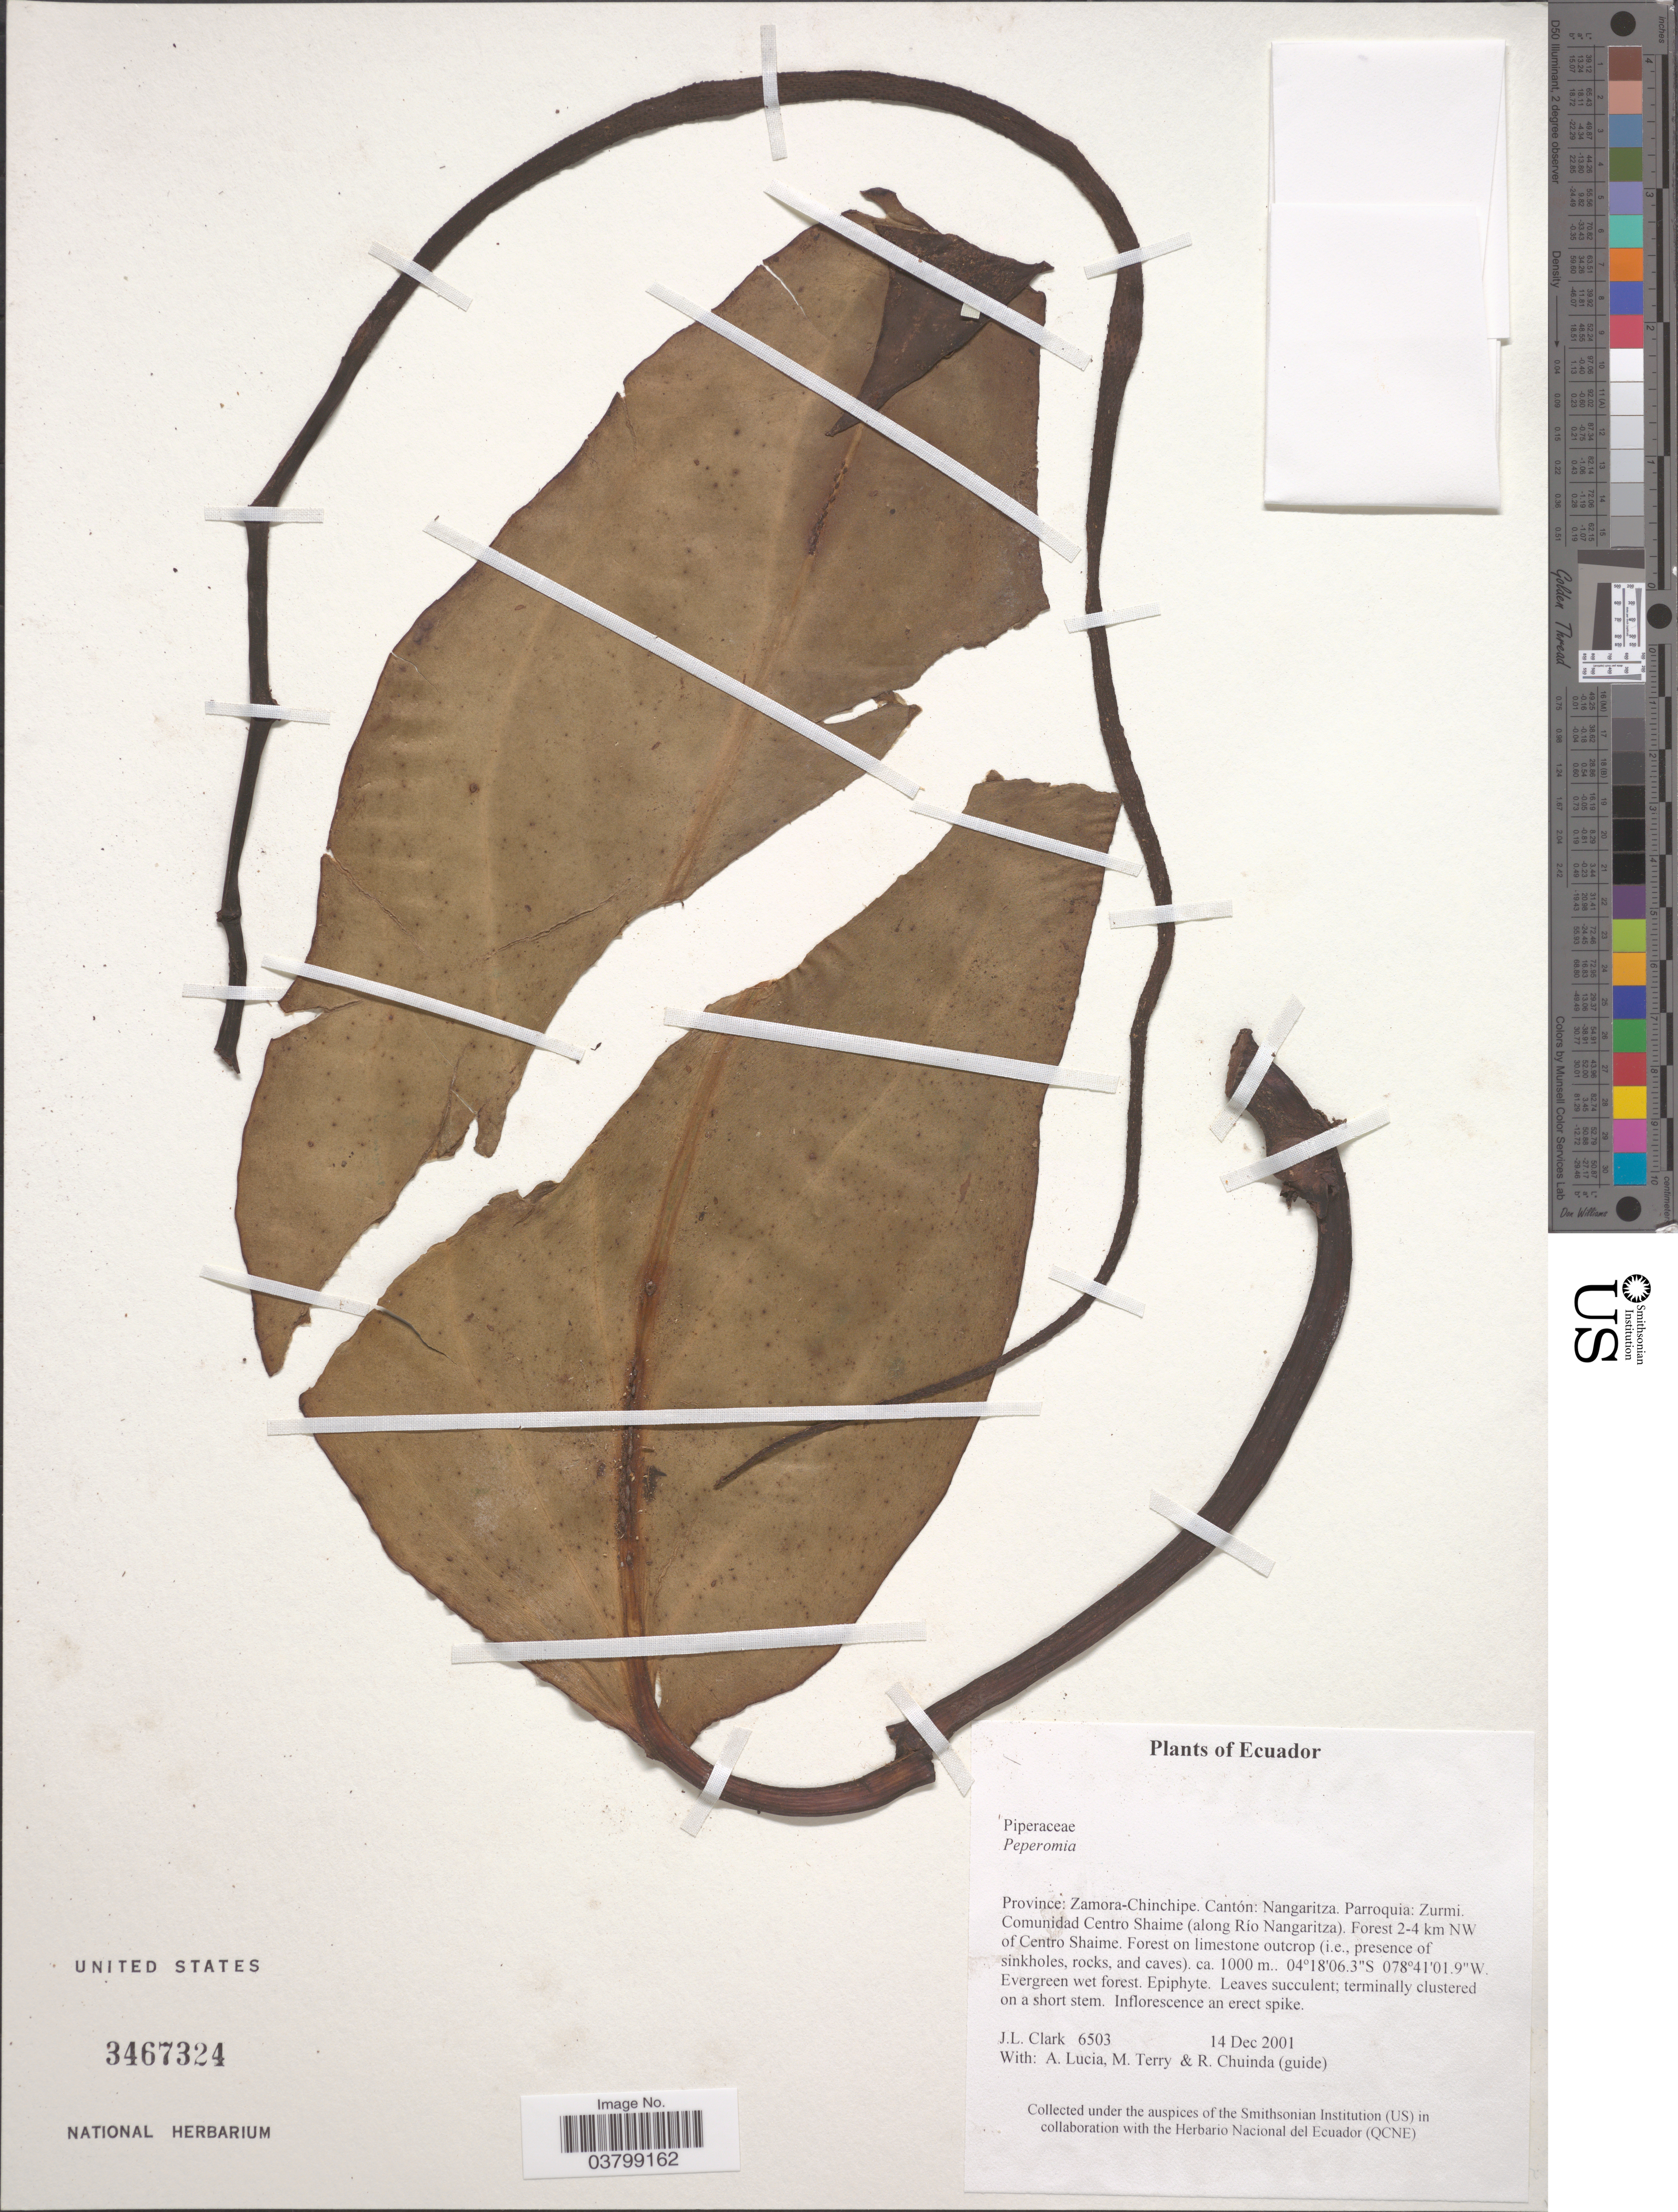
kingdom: Plantae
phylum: Tracheophyta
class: Magnoliopsida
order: Piperales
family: Piperaceae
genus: Peperomia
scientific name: Peperomia maculosa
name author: (L.) Hook.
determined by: Jiménez, José Estaban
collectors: J. L. Clark, A. Lucia, M. Terry & R. Chuinda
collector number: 6503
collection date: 2001-12-14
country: Ecuador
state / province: Zamora-Chinchipe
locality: Cantón: Nangaritza. Parroquia: Zurmi. Comunidad Centro Shaime (along Río Nangaritza). Forest 2-4 km NW of Centro Shaime.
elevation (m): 1000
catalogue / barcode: US 3467324